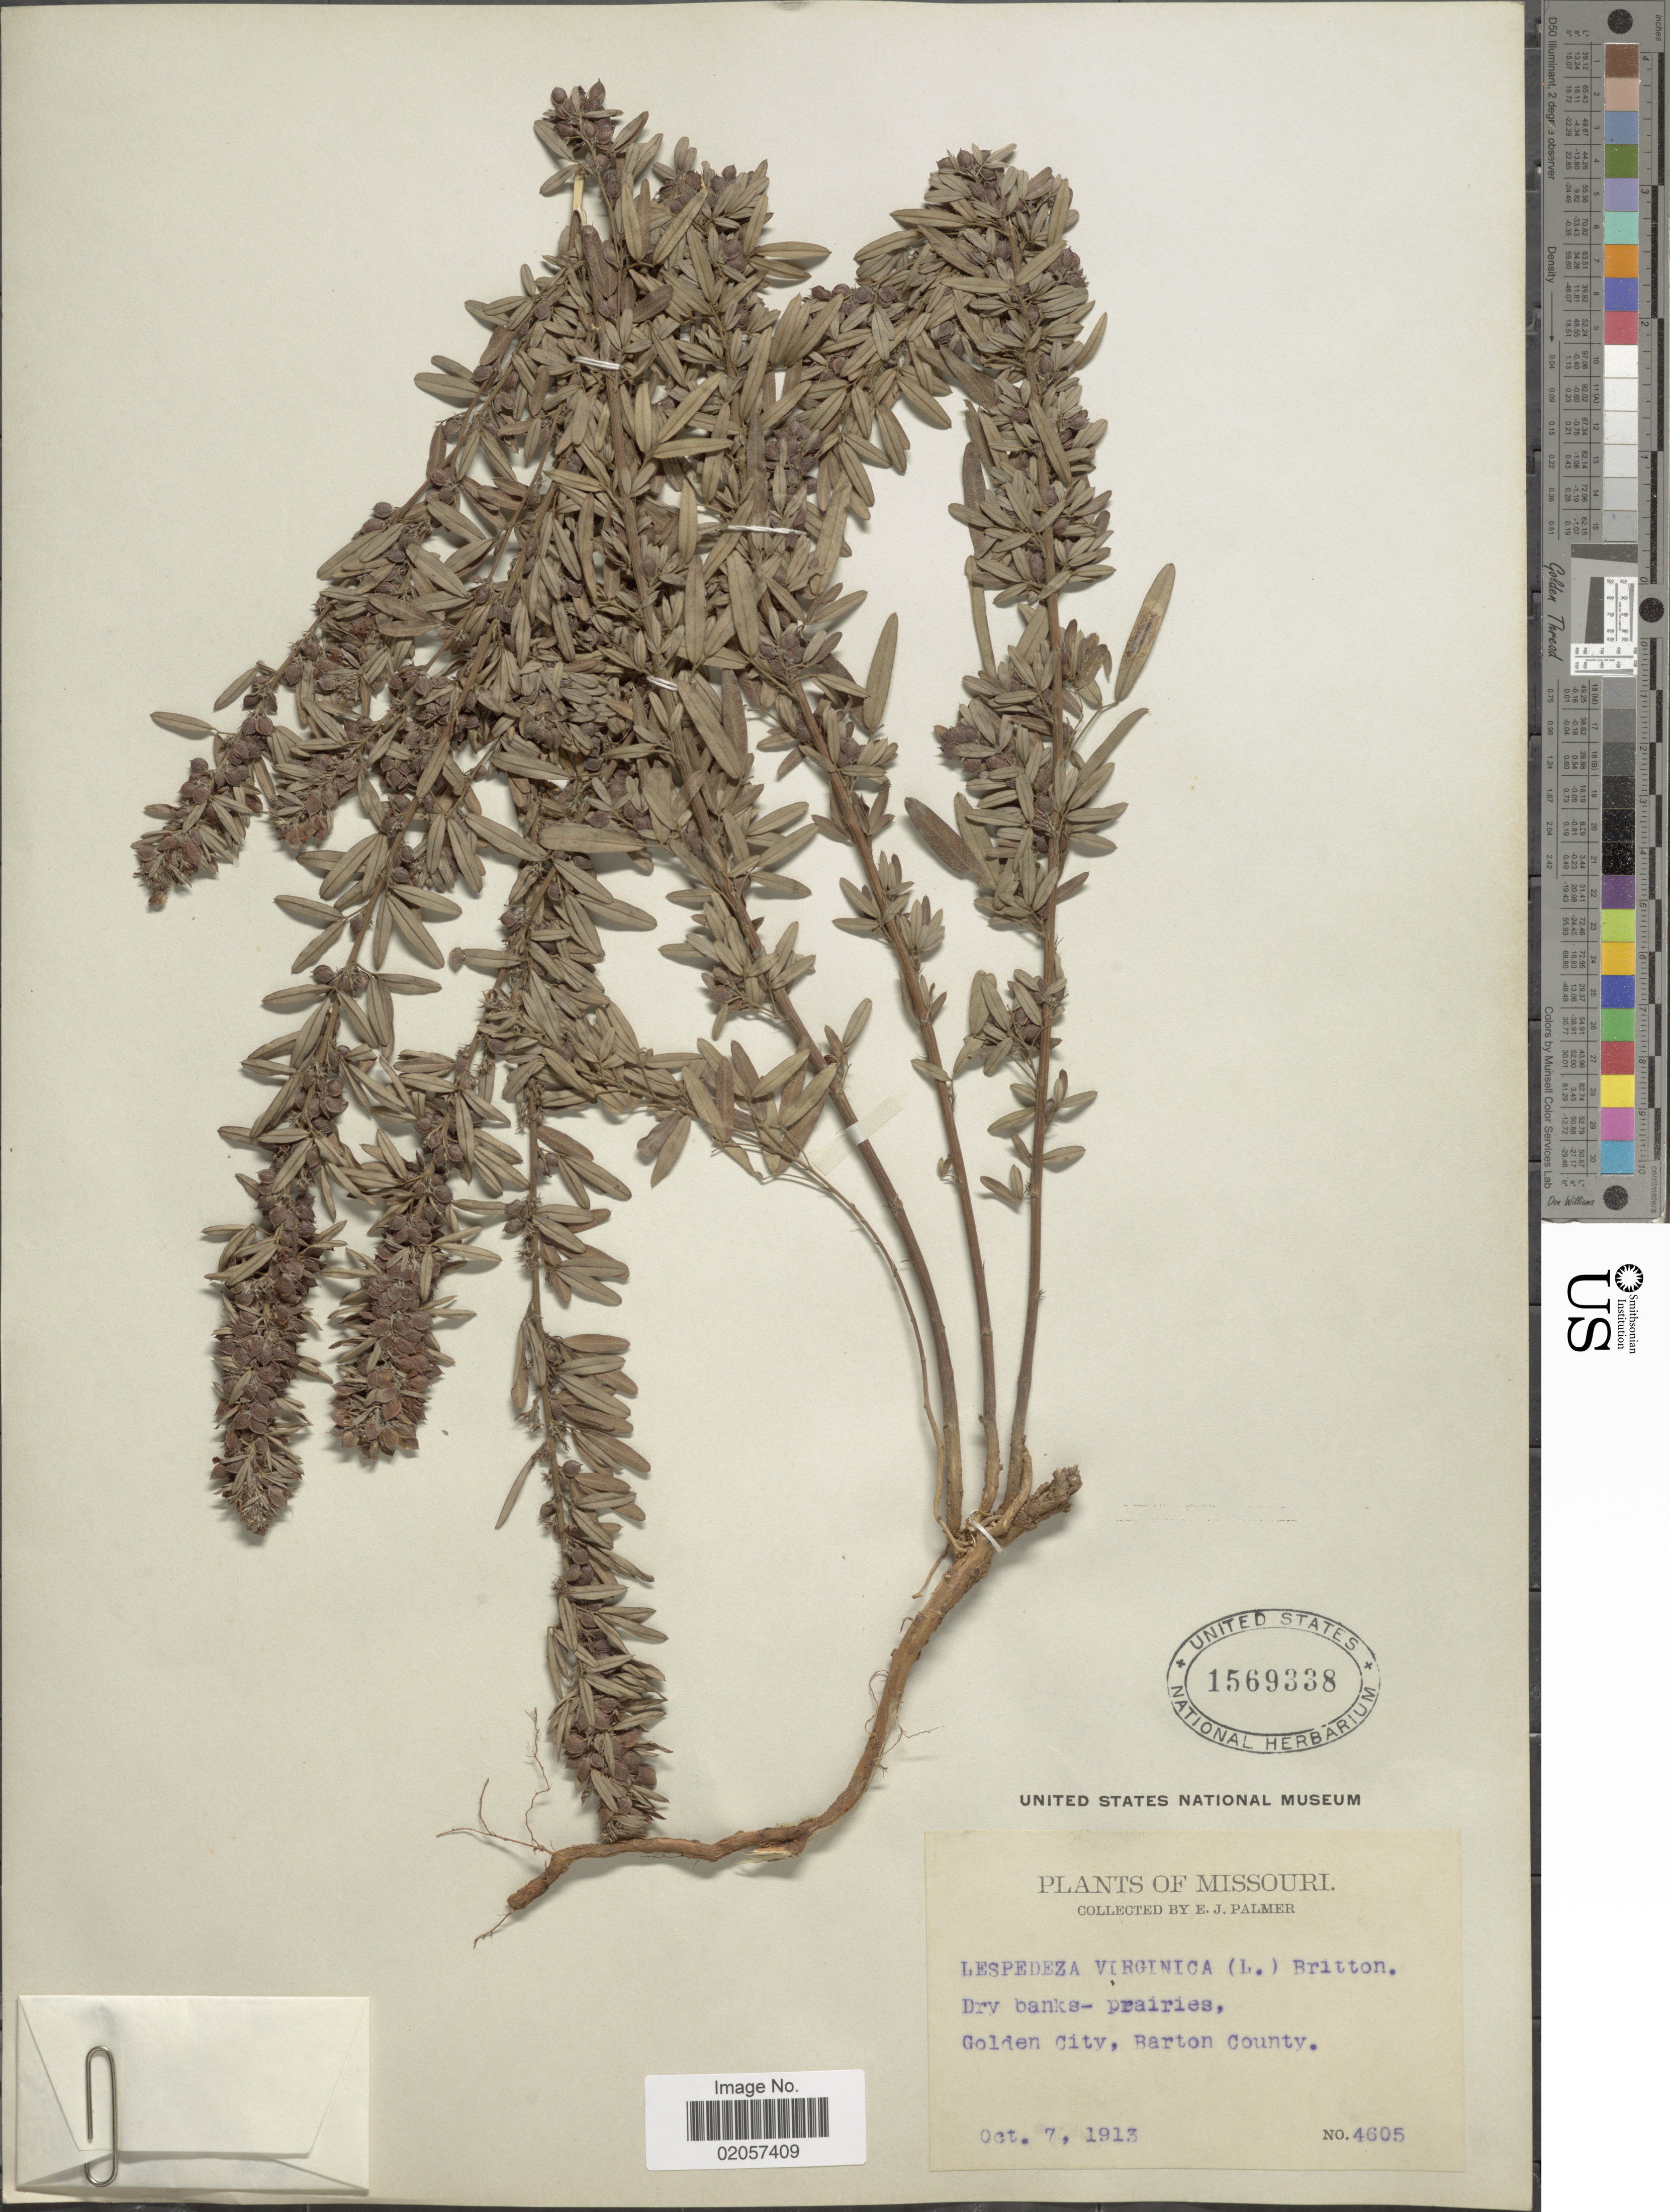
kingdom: Plantae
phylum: Tracheophyta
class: Magnoliopsida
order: Fabales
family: Fabaceae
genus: Lespedeza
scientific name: Lespedeza virginica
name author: (L.) Britton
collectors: E. J. Palmer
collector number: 4605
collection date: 1913-10-07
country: United States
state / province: Missouri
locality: Dry banks- prairies, Golden City, Barton County.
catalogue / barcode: US 1569338